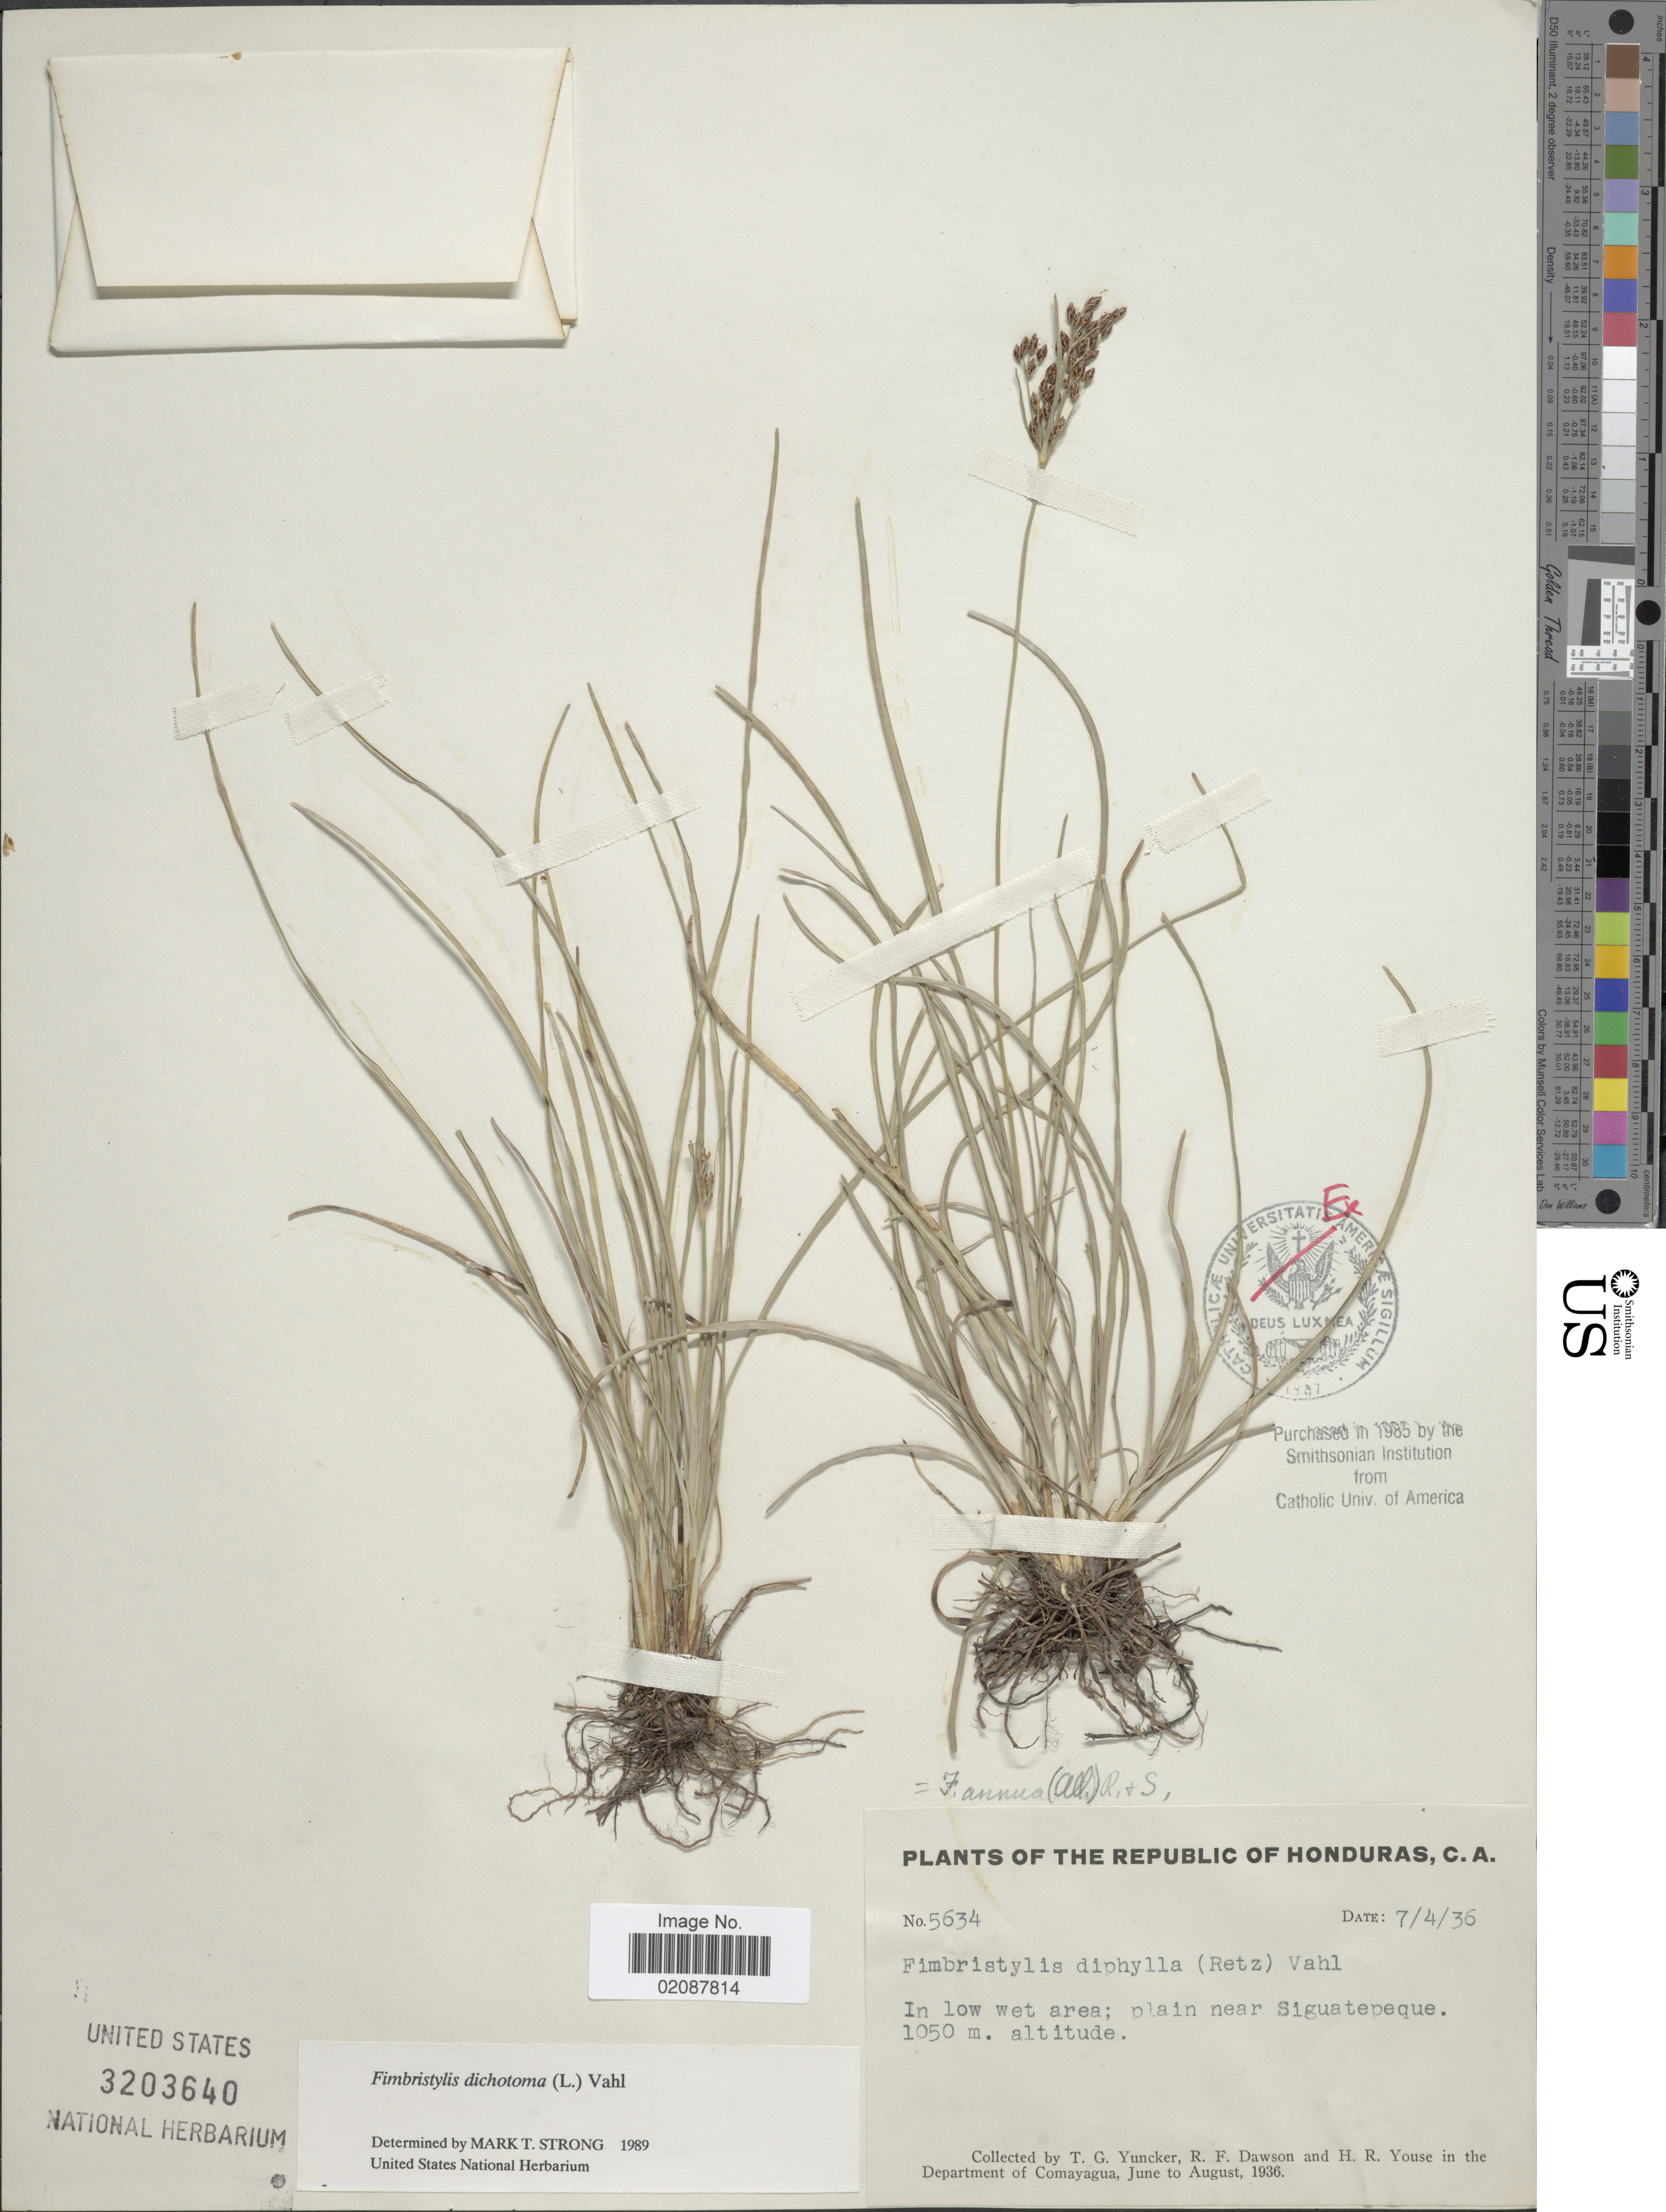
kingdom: Plantae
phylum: Tracheophyta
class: Liliopsida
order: Poales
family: Cyperaceae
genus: Fimbristylis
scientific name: Fimbristylis dichotoma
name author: (L.) Vahl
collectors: T. G. Yuncker, R. F. Dawson & H. Youse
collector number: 5634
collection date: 1936-04-07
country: Honduras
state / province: Comayagua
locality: In low wet area; plain near Siguatepeque. In he Department of Comayagua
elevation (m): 1050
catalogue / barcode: US 3203640